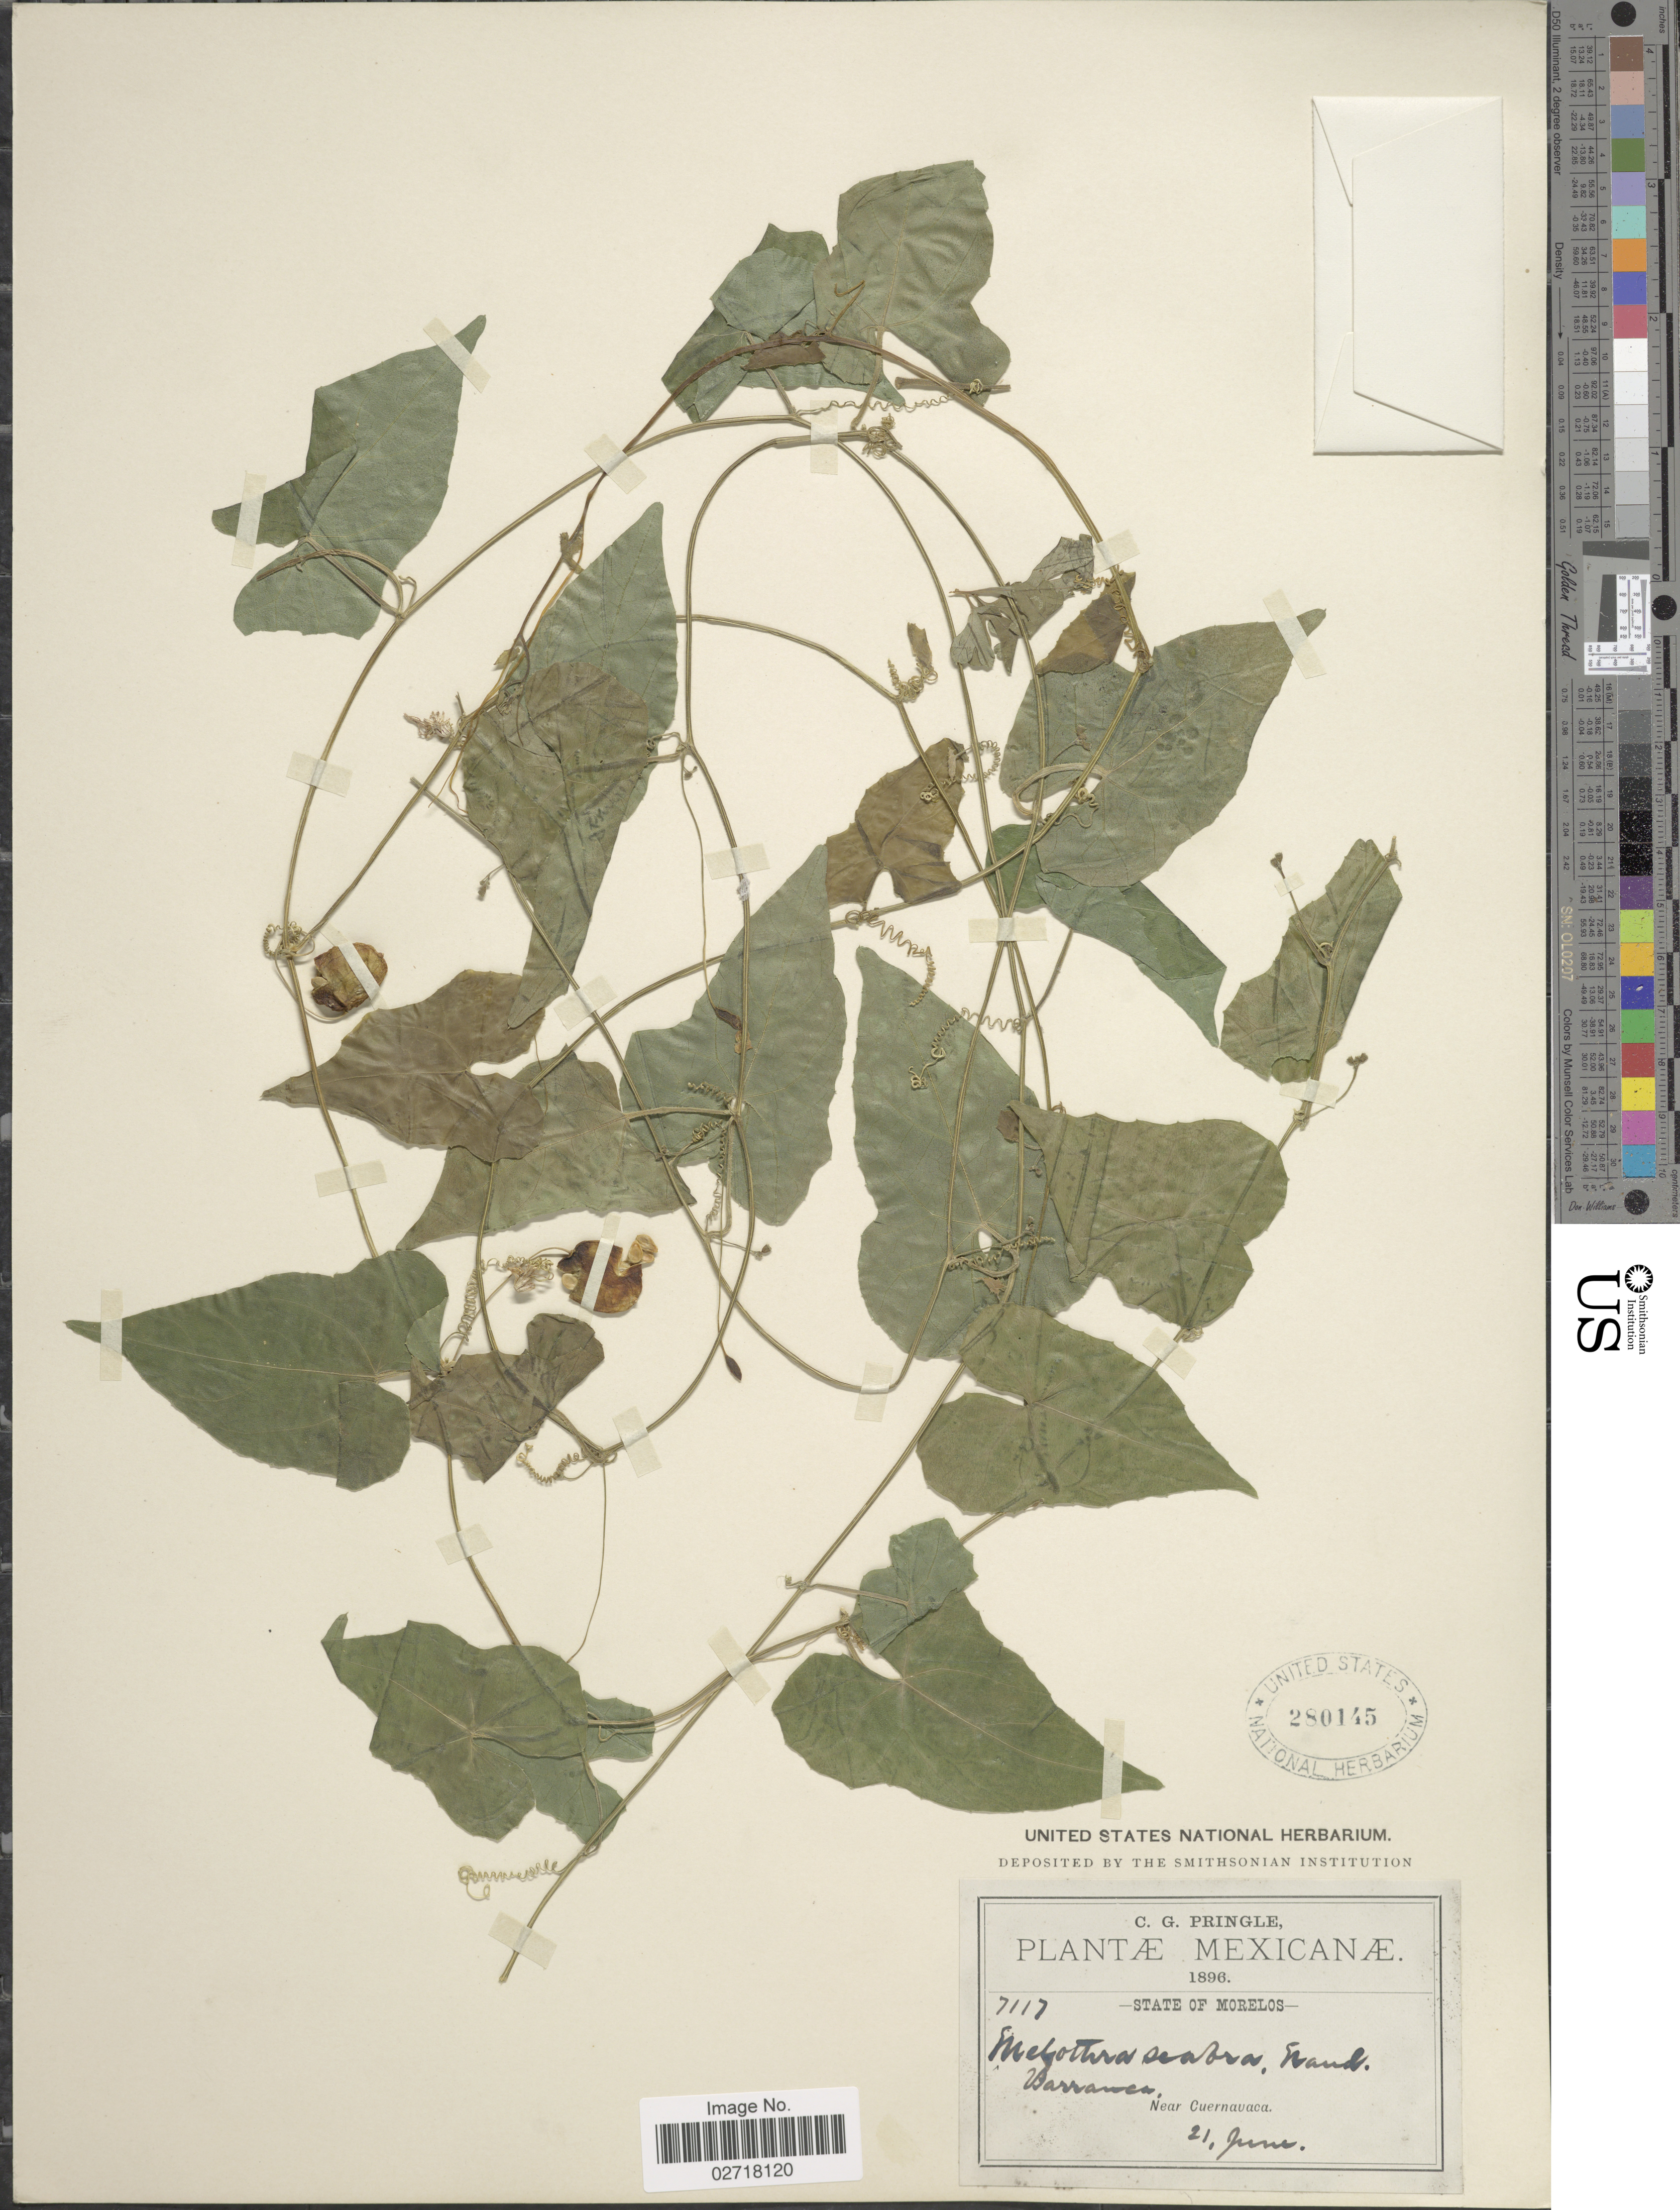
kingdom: Plantae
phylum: Tracheophyta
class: Magnoliopsida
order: Cucurbitales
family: Cucurbitaceae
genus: Melothria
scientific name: Melothria scabra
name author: Naudin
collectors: C. G. Pringle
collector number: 7117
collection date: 1896-06-21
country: Mexico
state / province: Morelos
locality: Barranca Near Cuernavaca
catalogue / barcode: US 280145